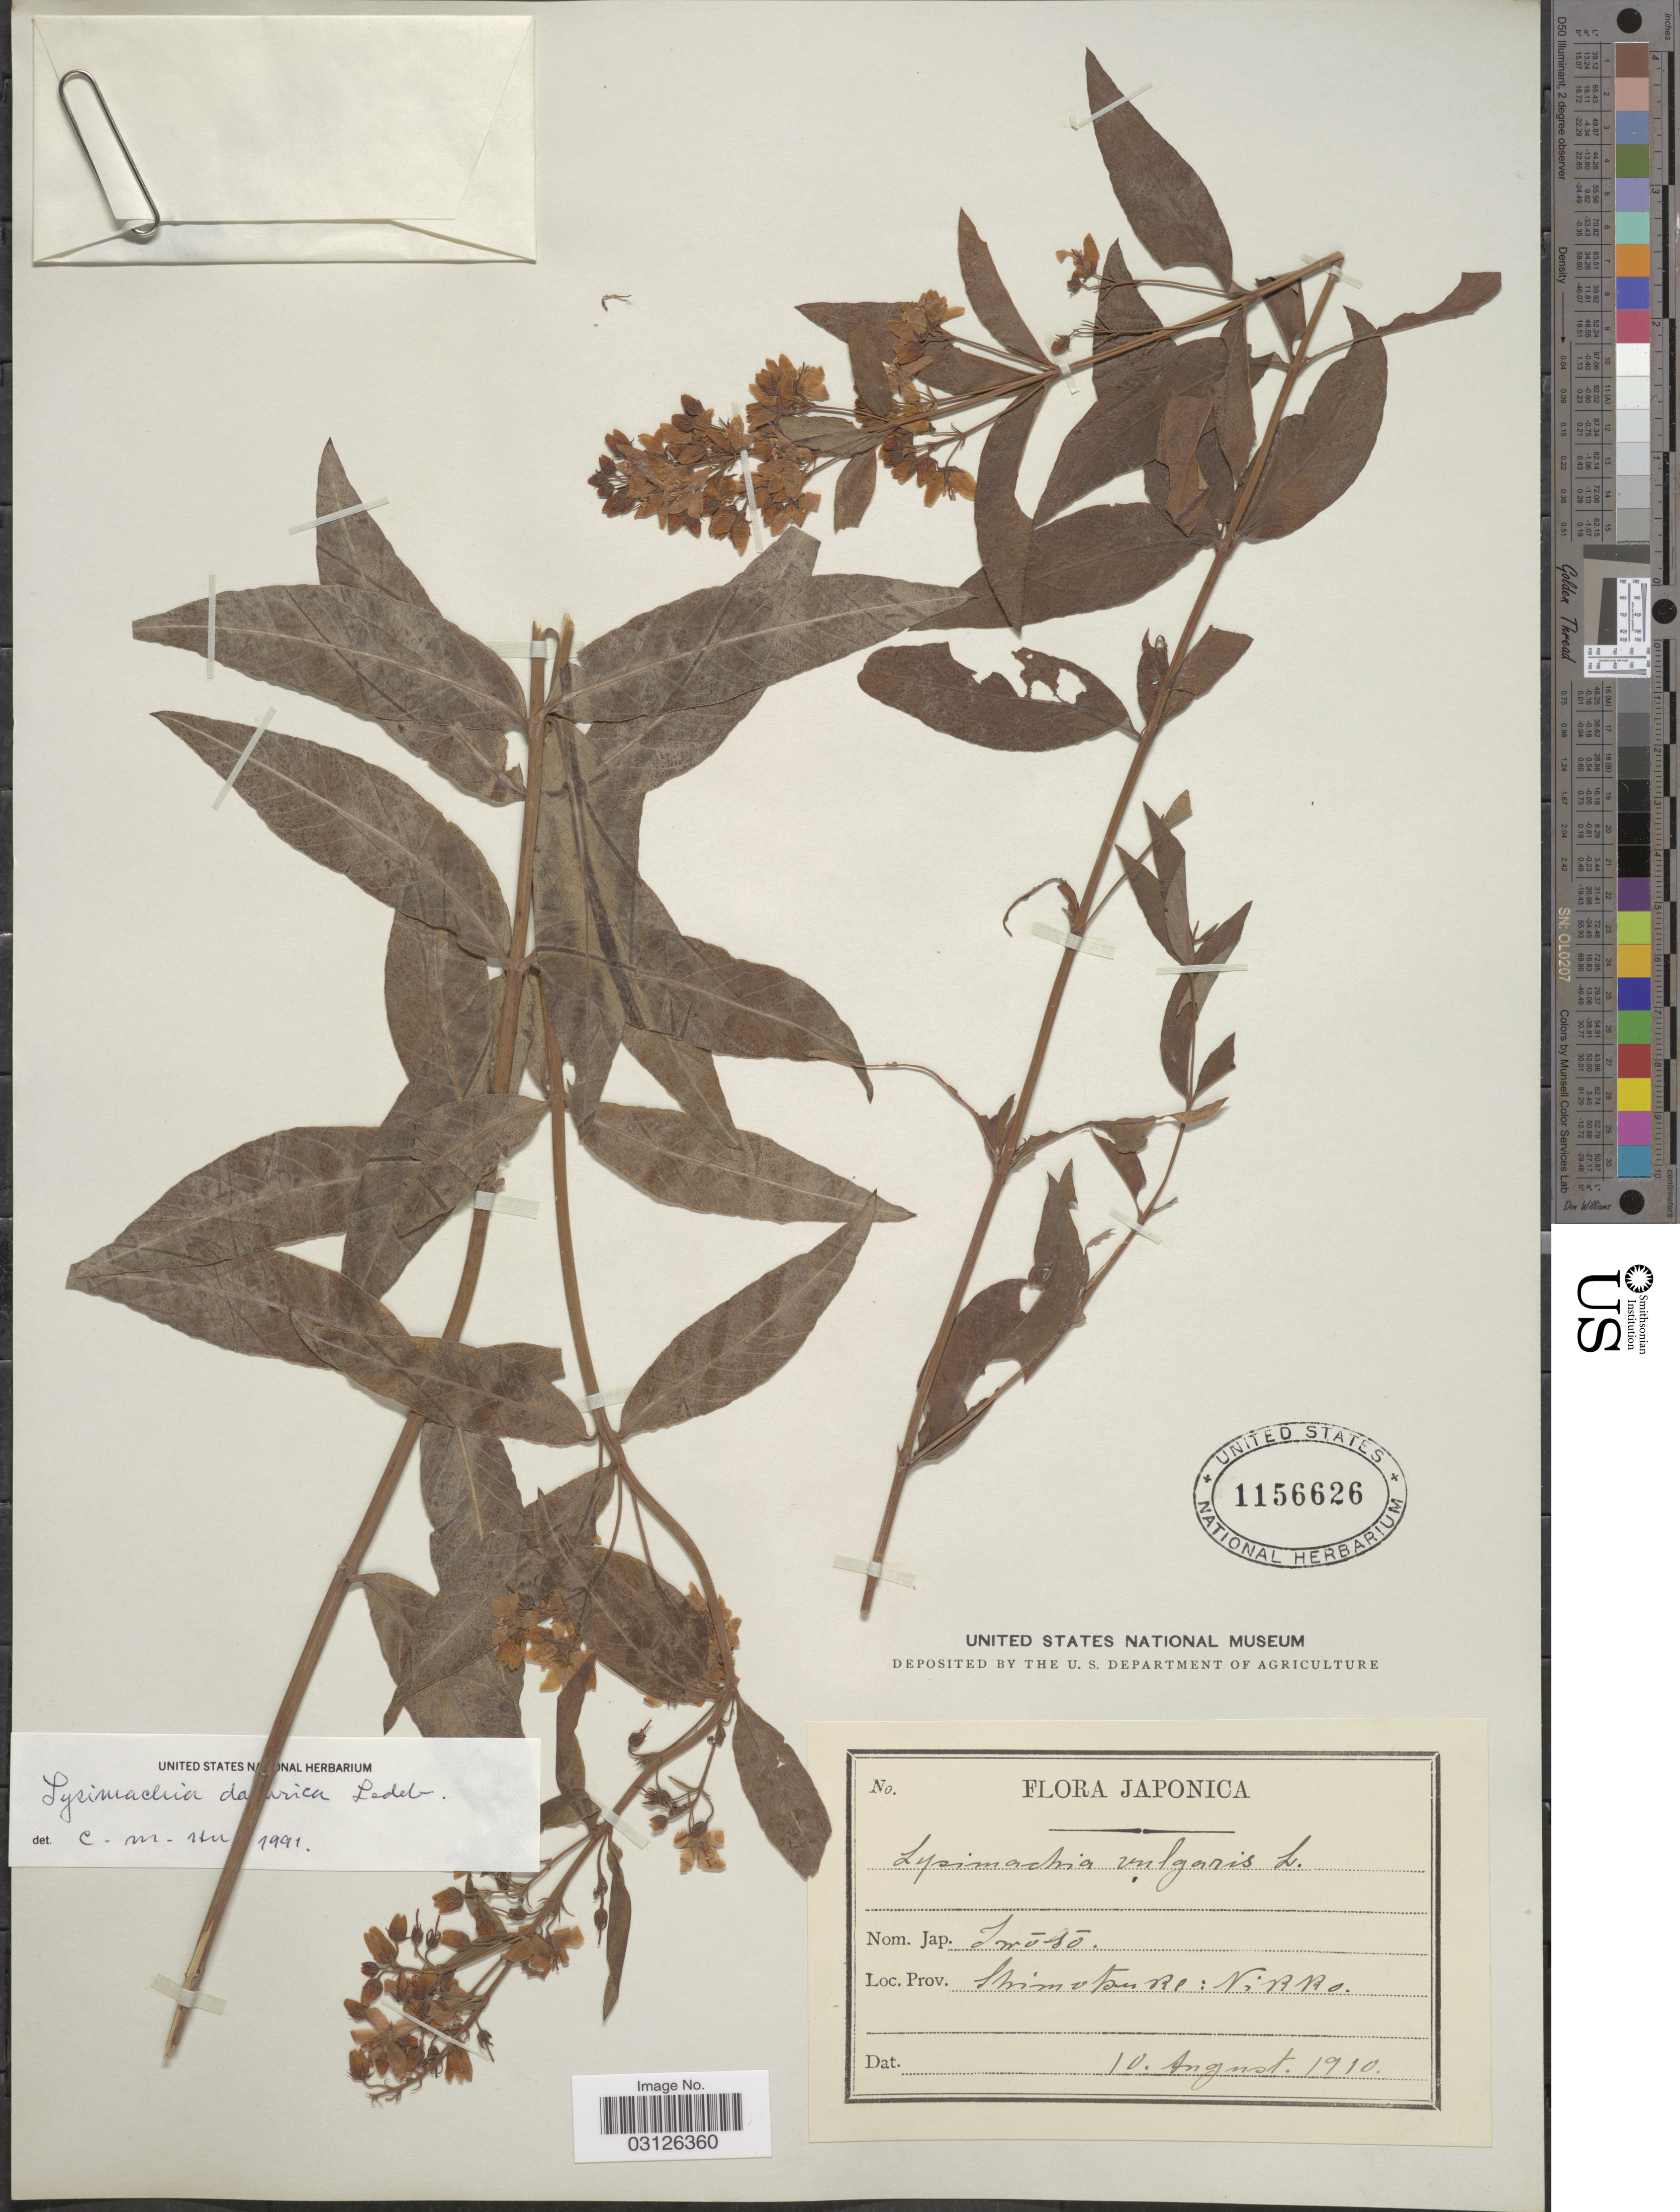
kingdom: Plantae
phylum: Tracheophyta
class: Magnoliopsida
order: Ericales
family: Primulaceae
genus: Lysimachia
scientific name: Lysimachia davurica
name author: Ledeb.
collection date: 1910-08-10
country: Japan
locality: Shimotsuke: Nikko.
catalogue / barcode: US 1156626